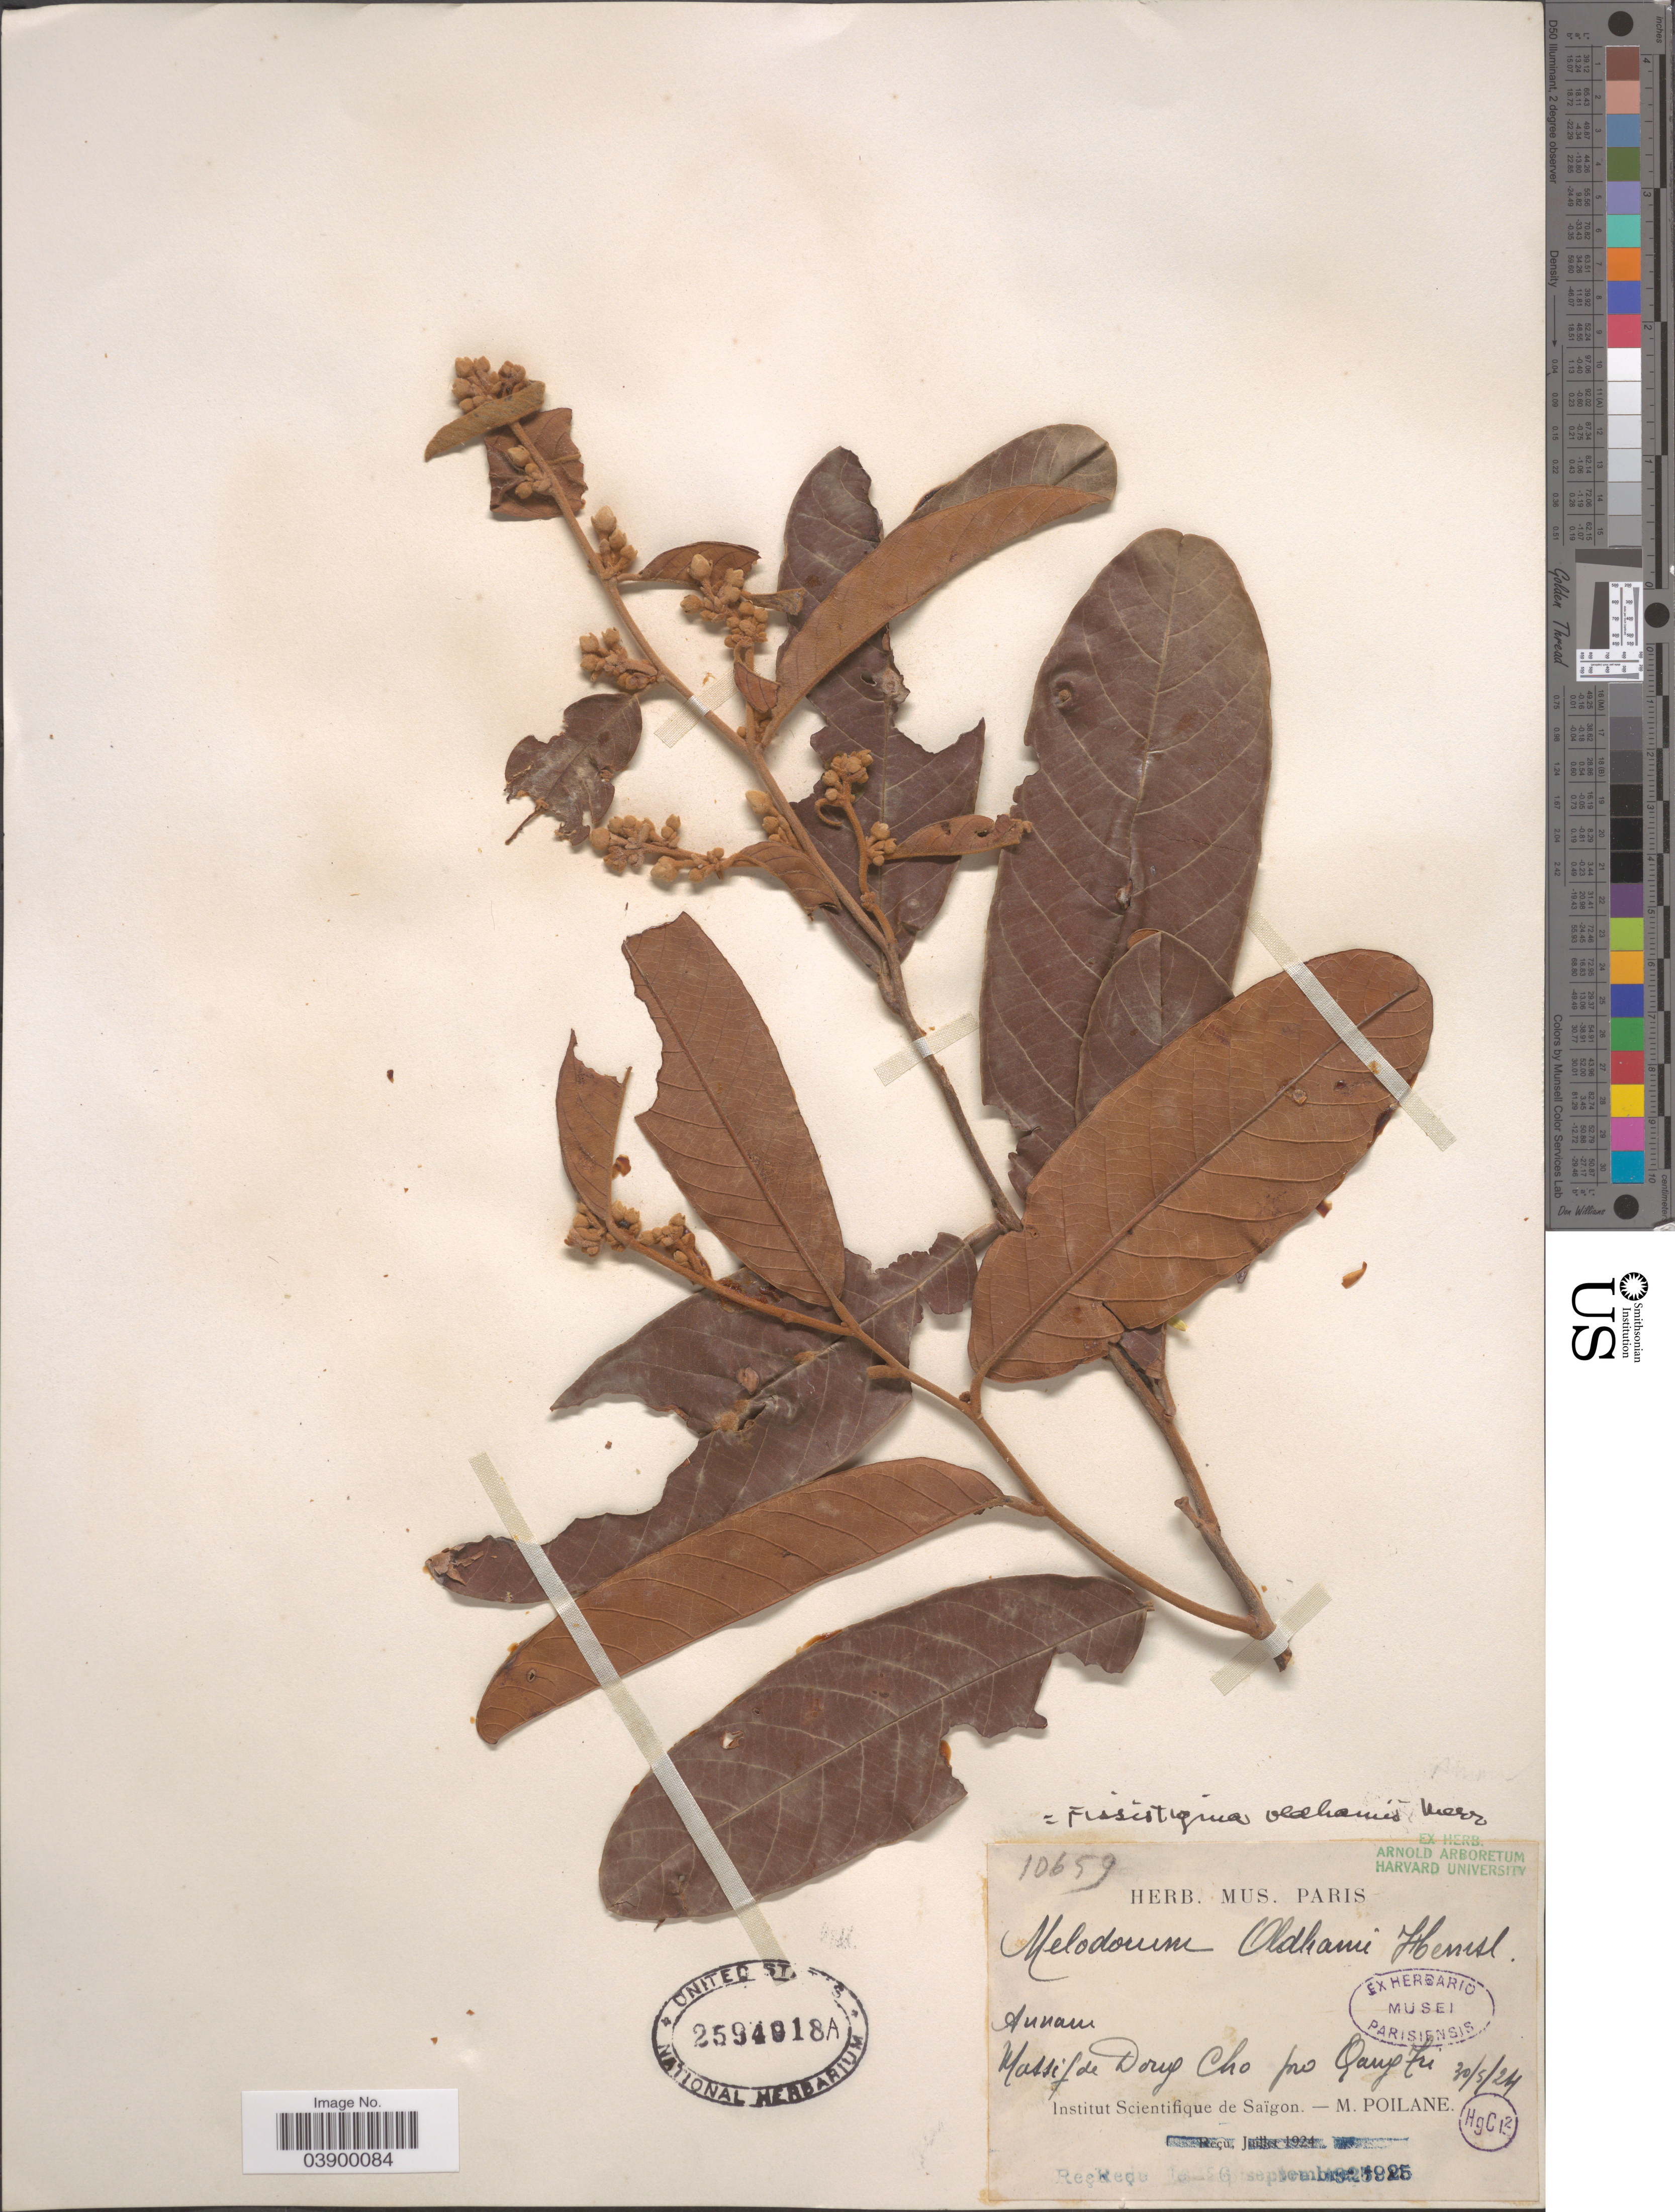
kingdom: Plantae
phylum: Tracheophyta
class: Magnoliopsida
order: Magnoliales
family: Annonaceae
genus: Fissistigma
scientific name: Fissistigma oldhamii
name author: (Hemsl.) Merr.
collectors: M. Poilane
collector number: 10659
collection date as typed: Transcribed d/m/y: 30/5/24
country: Vietnam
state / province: Quang Tri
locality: Annam. Massif de Dong Cho pro Qang Tri.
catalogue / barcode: US 2594918A